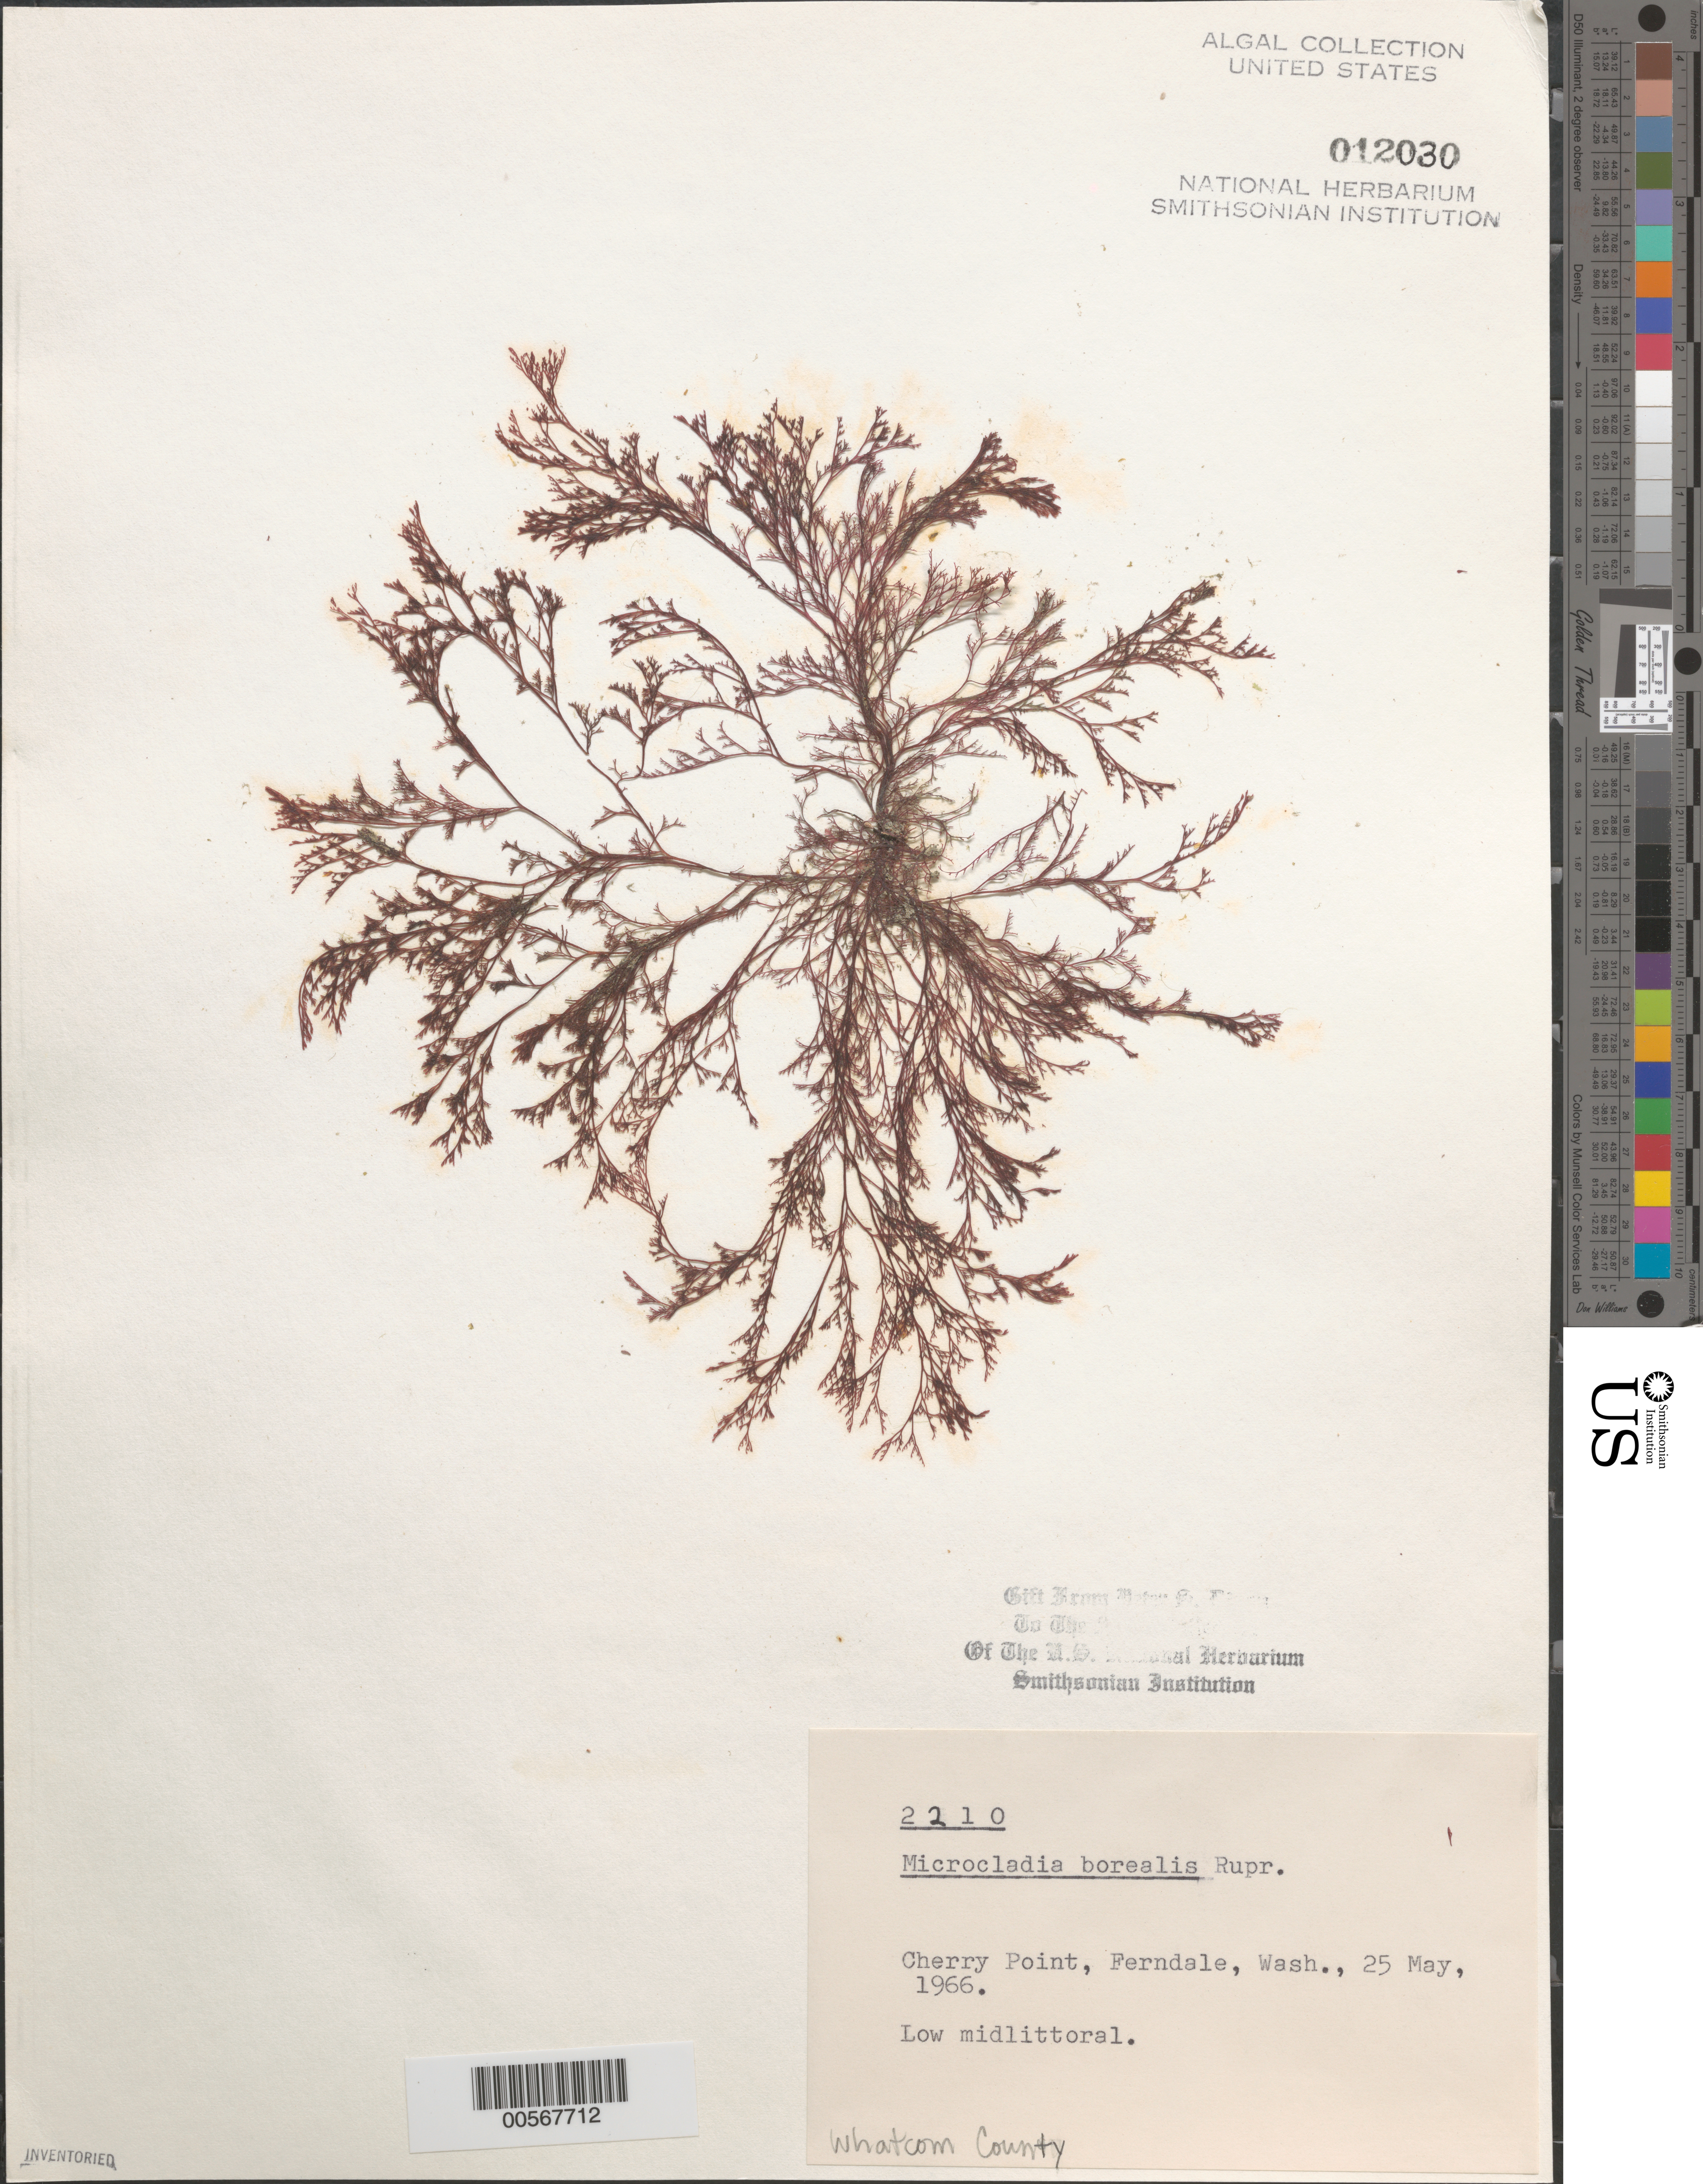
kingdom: Plantae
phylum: Rhodophyta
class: Florideophyceae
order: Ceramiales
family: Ceramiaceae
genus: Microcladia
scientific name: Microcladia borealis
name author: Rupr.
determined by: Dixon, P. S.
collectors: P. S. Dixon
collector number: PSD 2210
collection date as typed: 25 May 1966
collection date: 1966-05-25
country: United States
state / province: Washington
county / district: Whatcom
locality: Cherry Point, Ferndale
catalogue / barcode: US 12030